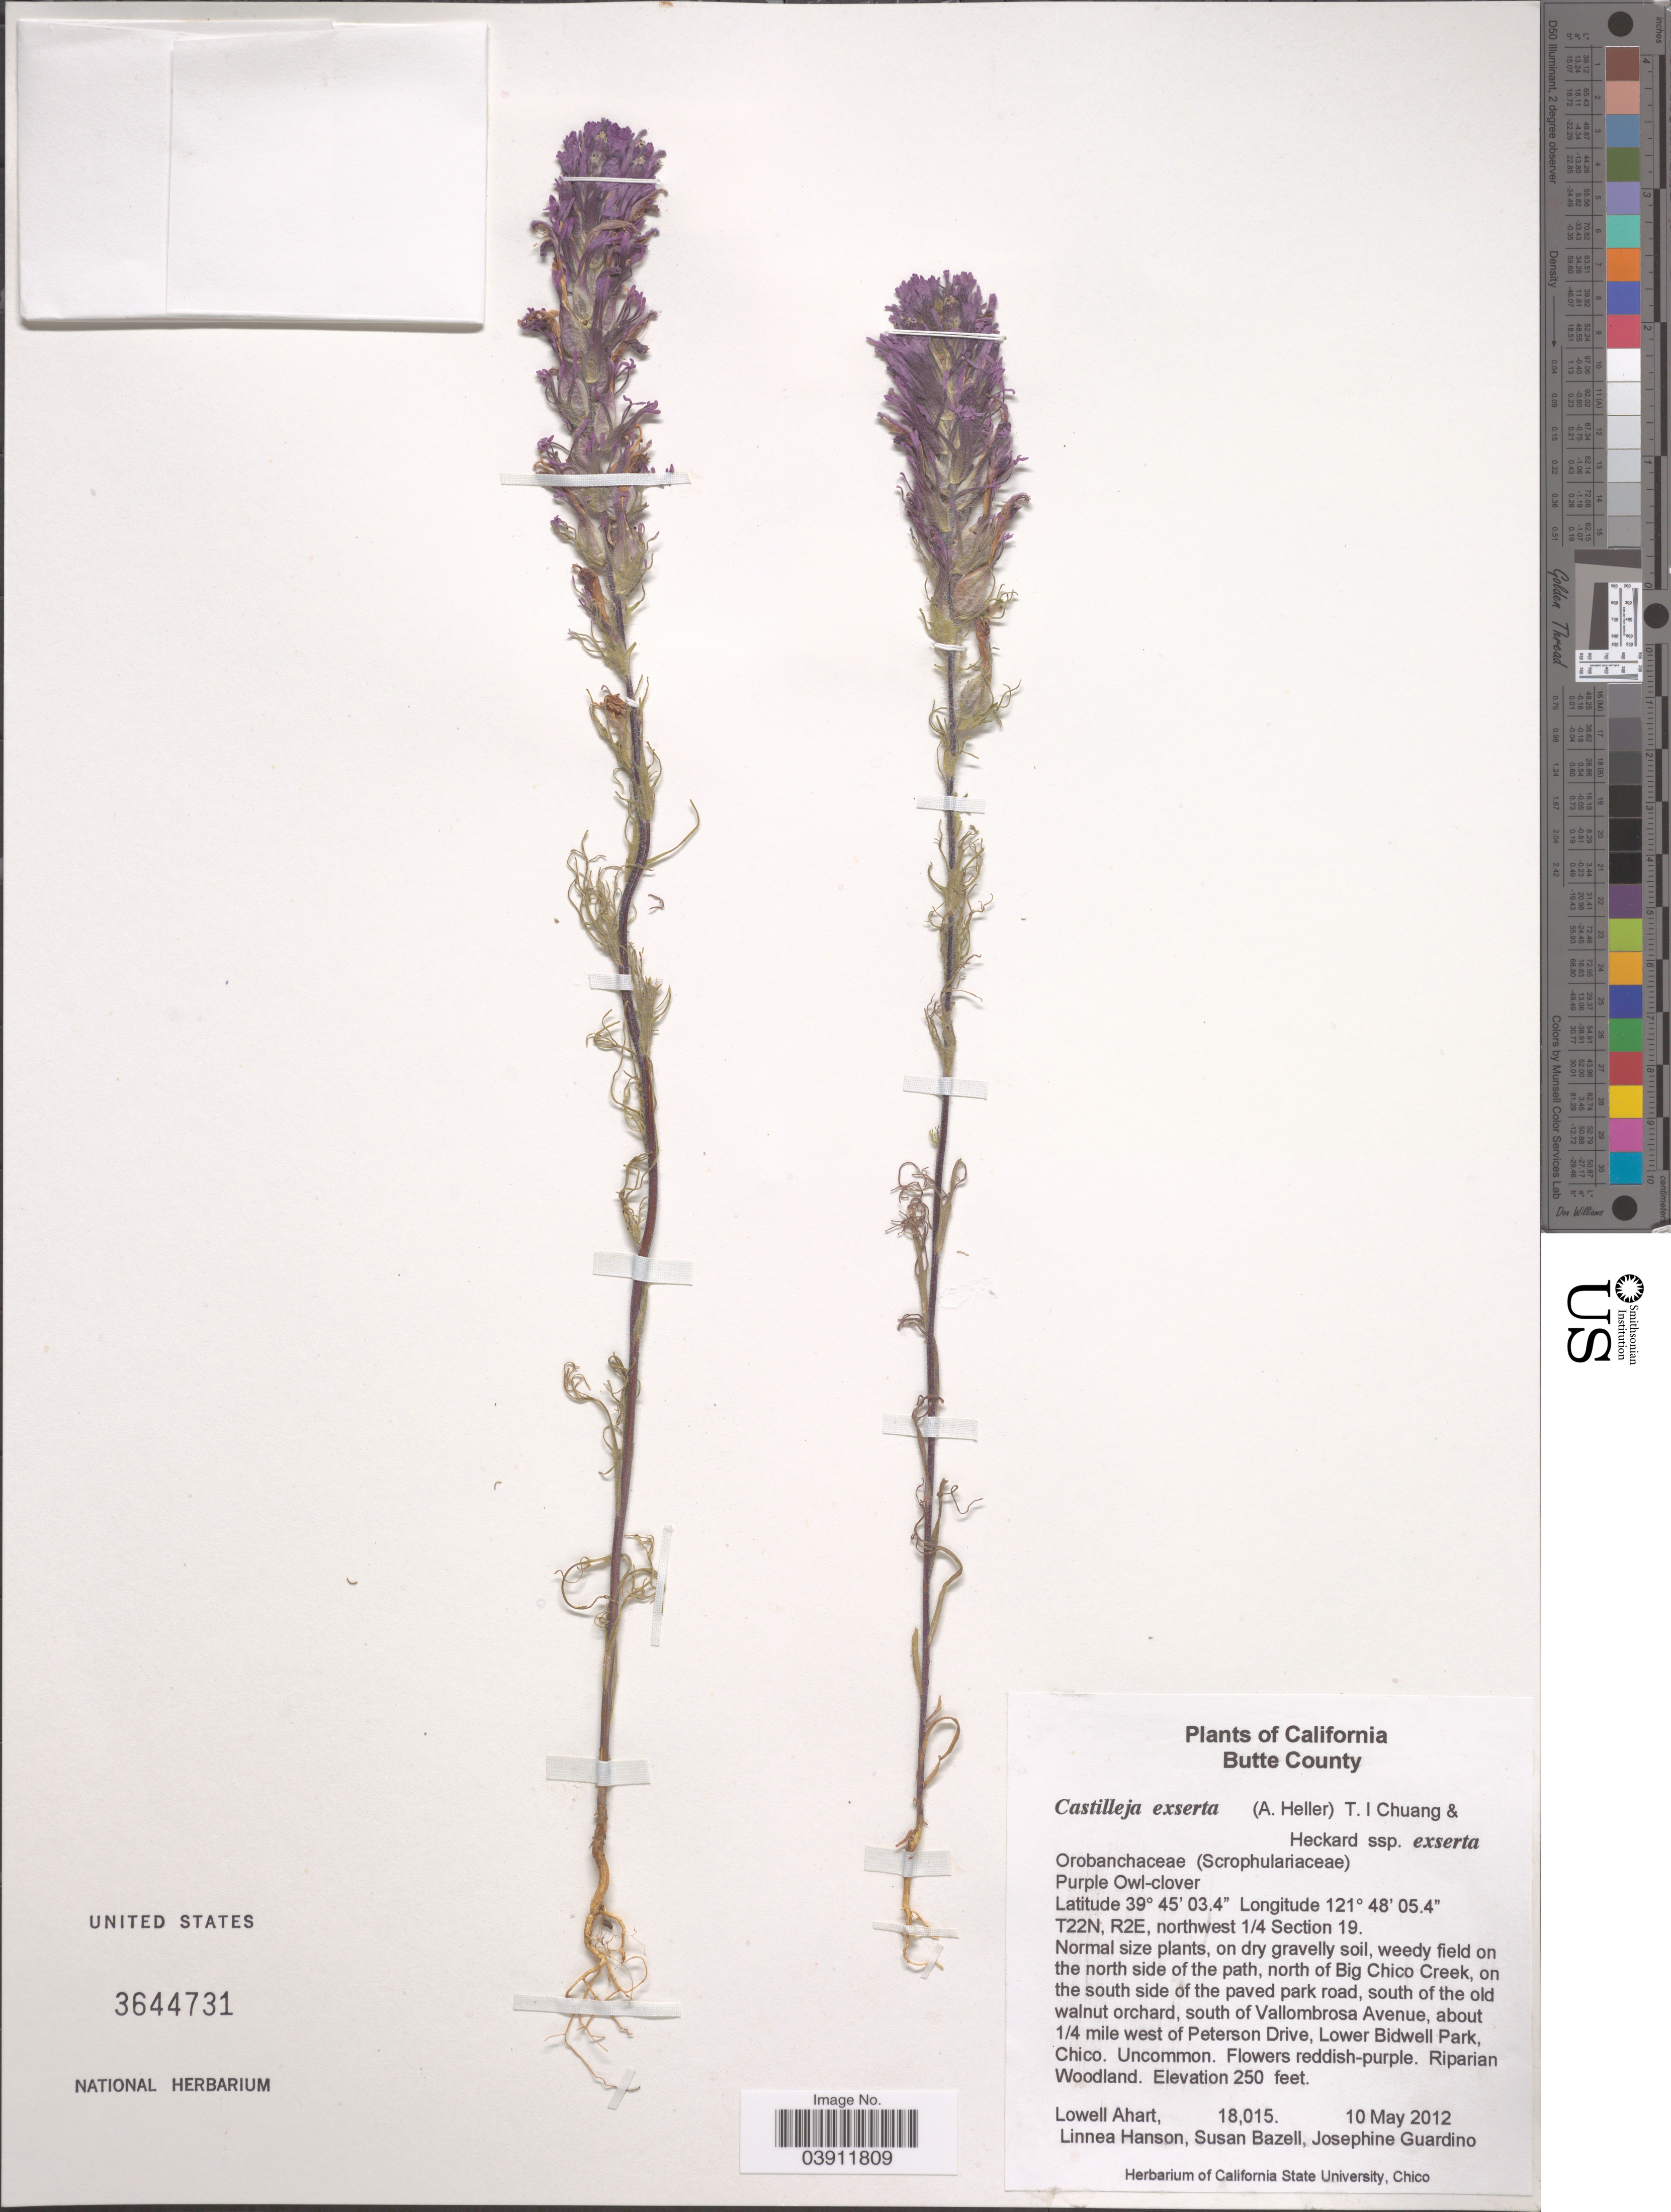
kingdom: Plantae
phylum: Tracheophyta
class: Magnoliopsida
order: Lamiales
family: Orobanchaceae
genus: Castilleja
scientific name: Castilleja exserta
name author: (A. Heller) T.I. Chuang & Heckard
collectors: L. Ahart, L. Hanson, S. Bazell & J. Guardino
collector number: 18015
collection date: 2012-05-10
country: United States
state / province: California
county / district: Butte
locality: Butte County. T22N, R2E, northwest ¼ Section 19. On the north side of the path, north of Big Chico Creek, on the south side of the paved park road, south of the old walnut orchard, south of Vallombrosa Avenue, about ¼ mile west of Peterson Drive, Lower Bidwell Park, Chico.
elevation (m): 76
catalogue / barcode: US 3644731